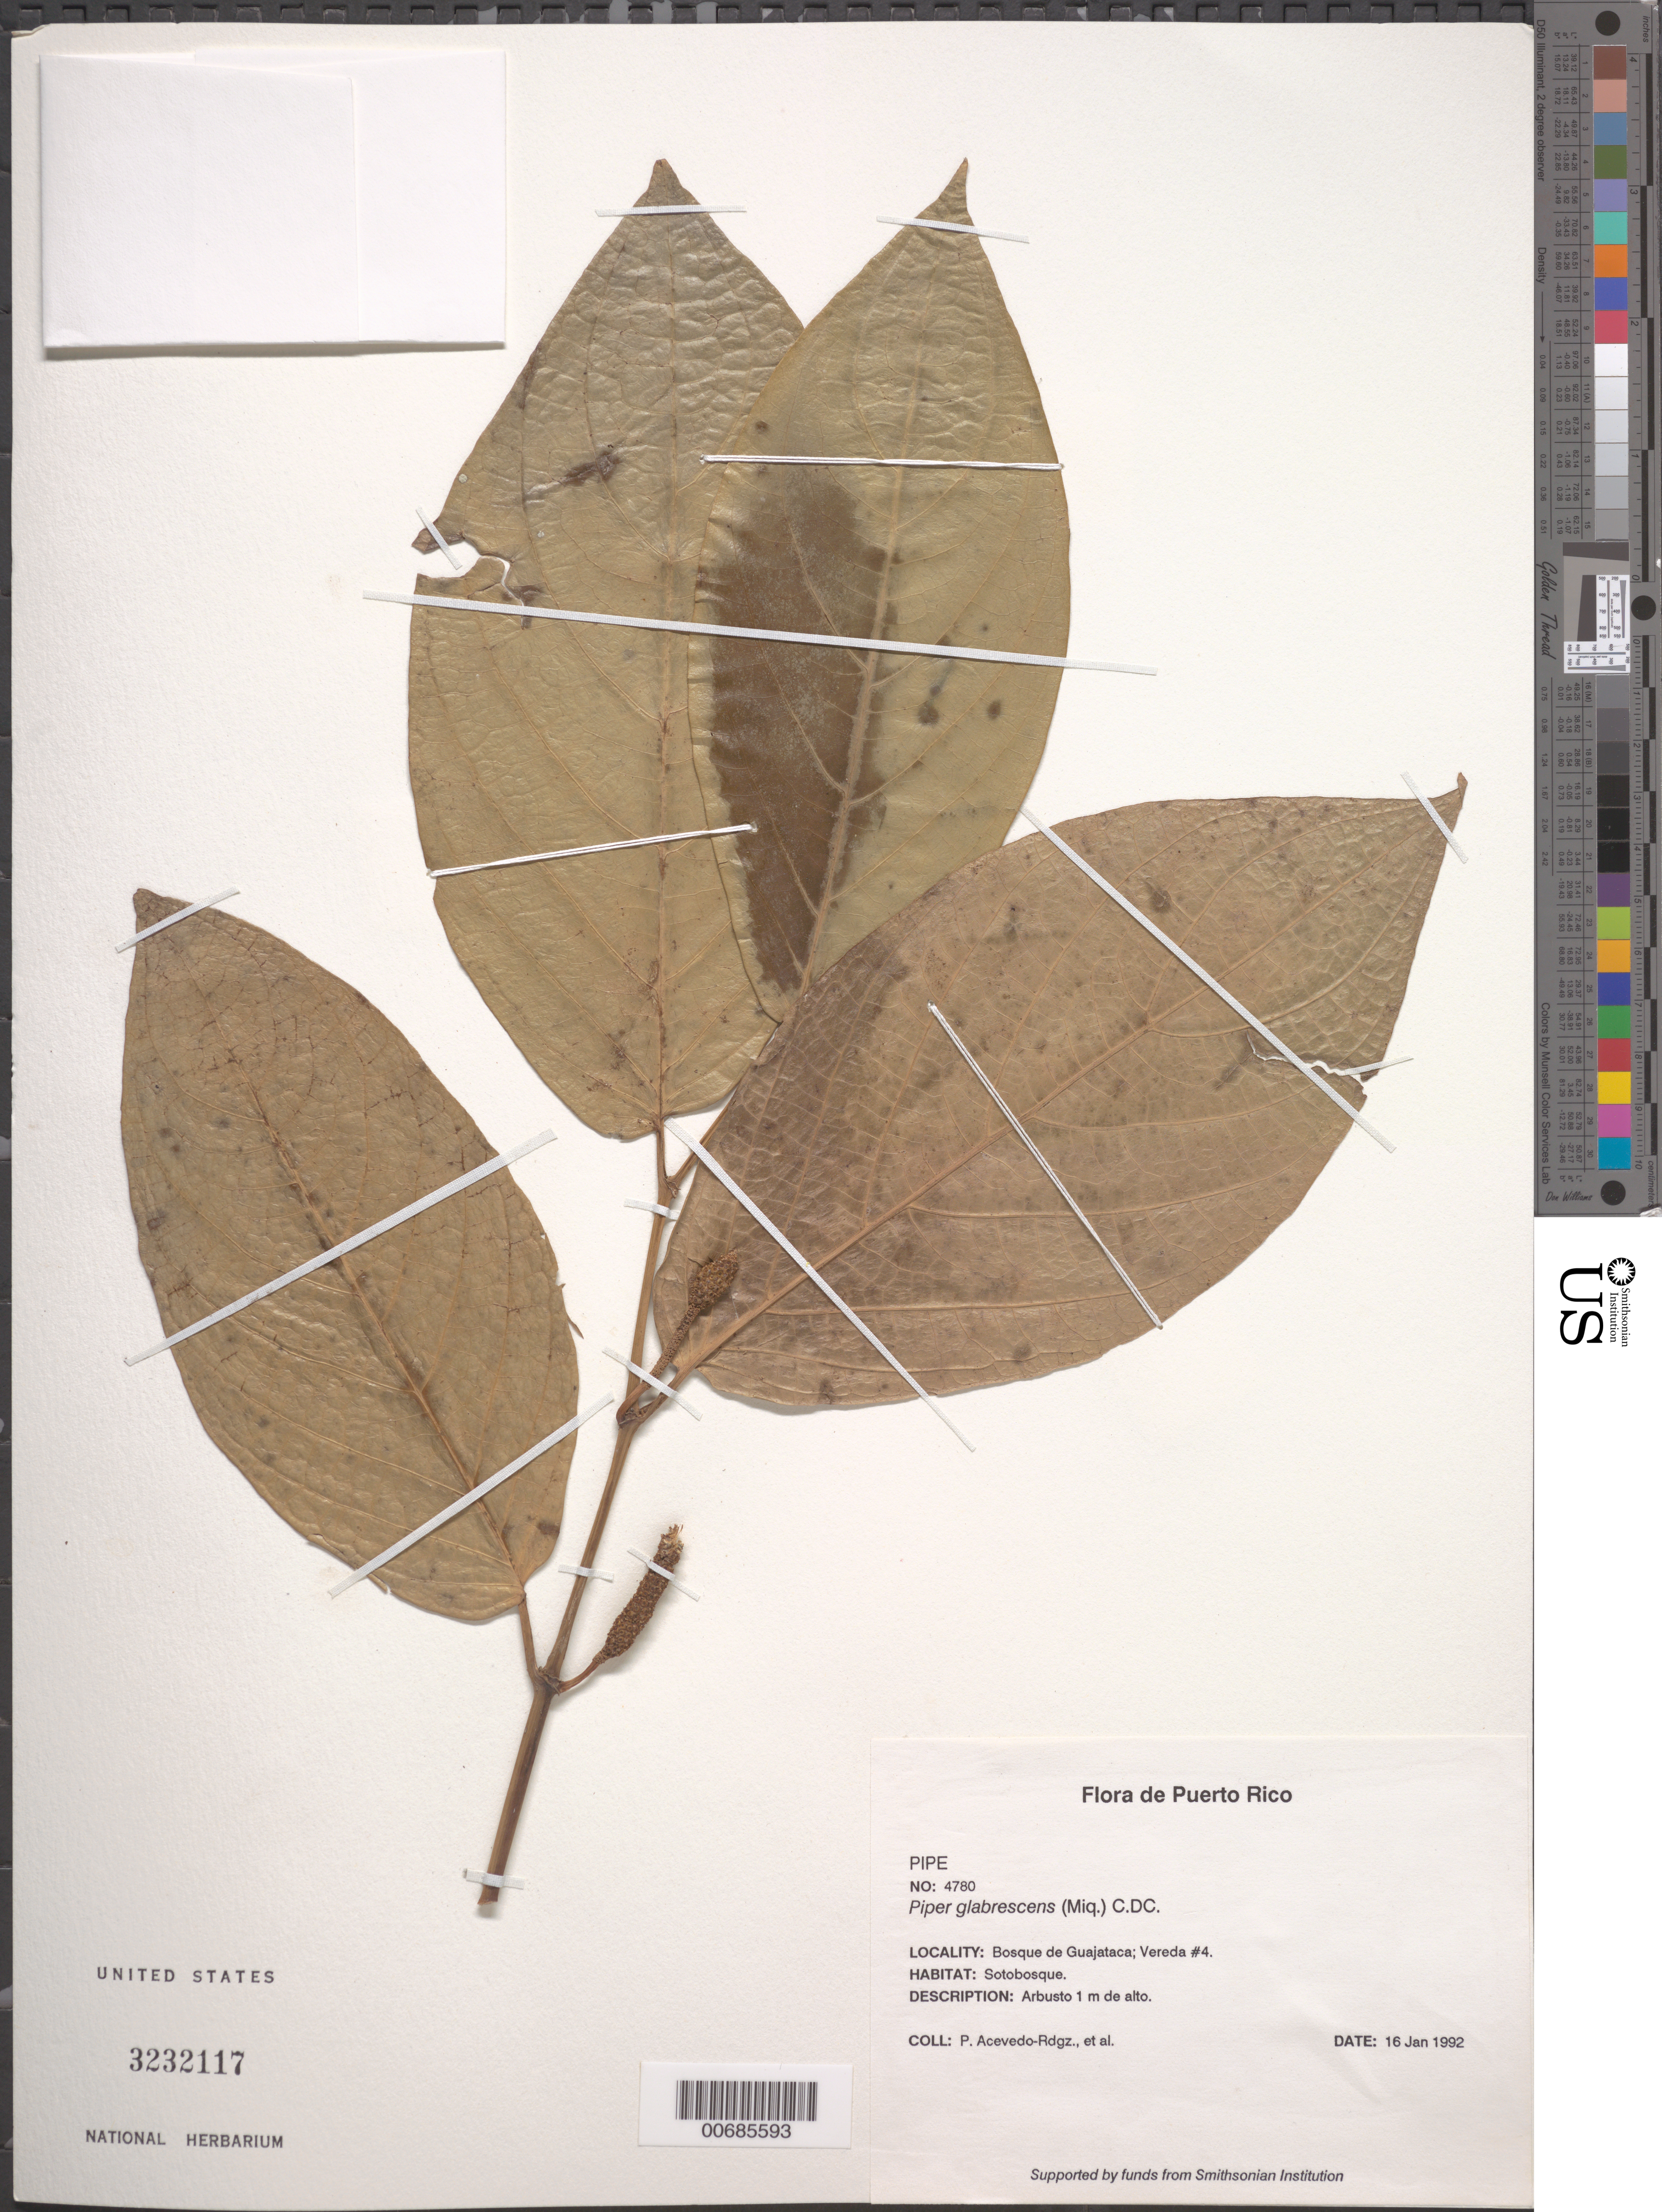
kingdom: Plantae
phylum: Tracheophyta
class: Magnoliopsida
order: Piperales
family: Piperaceae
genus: Piper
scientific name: Piper glabrescens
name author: (Miq.) C. DC.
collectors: P. Acevedo-Rodr. & et al.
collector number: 4780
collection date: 1992-01-16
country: Puerto Rico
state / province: Guajataca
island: Puerto Rico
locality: Bosque de Guajataca; Vereda #4. Sotobosque.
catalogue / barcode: US 3232117